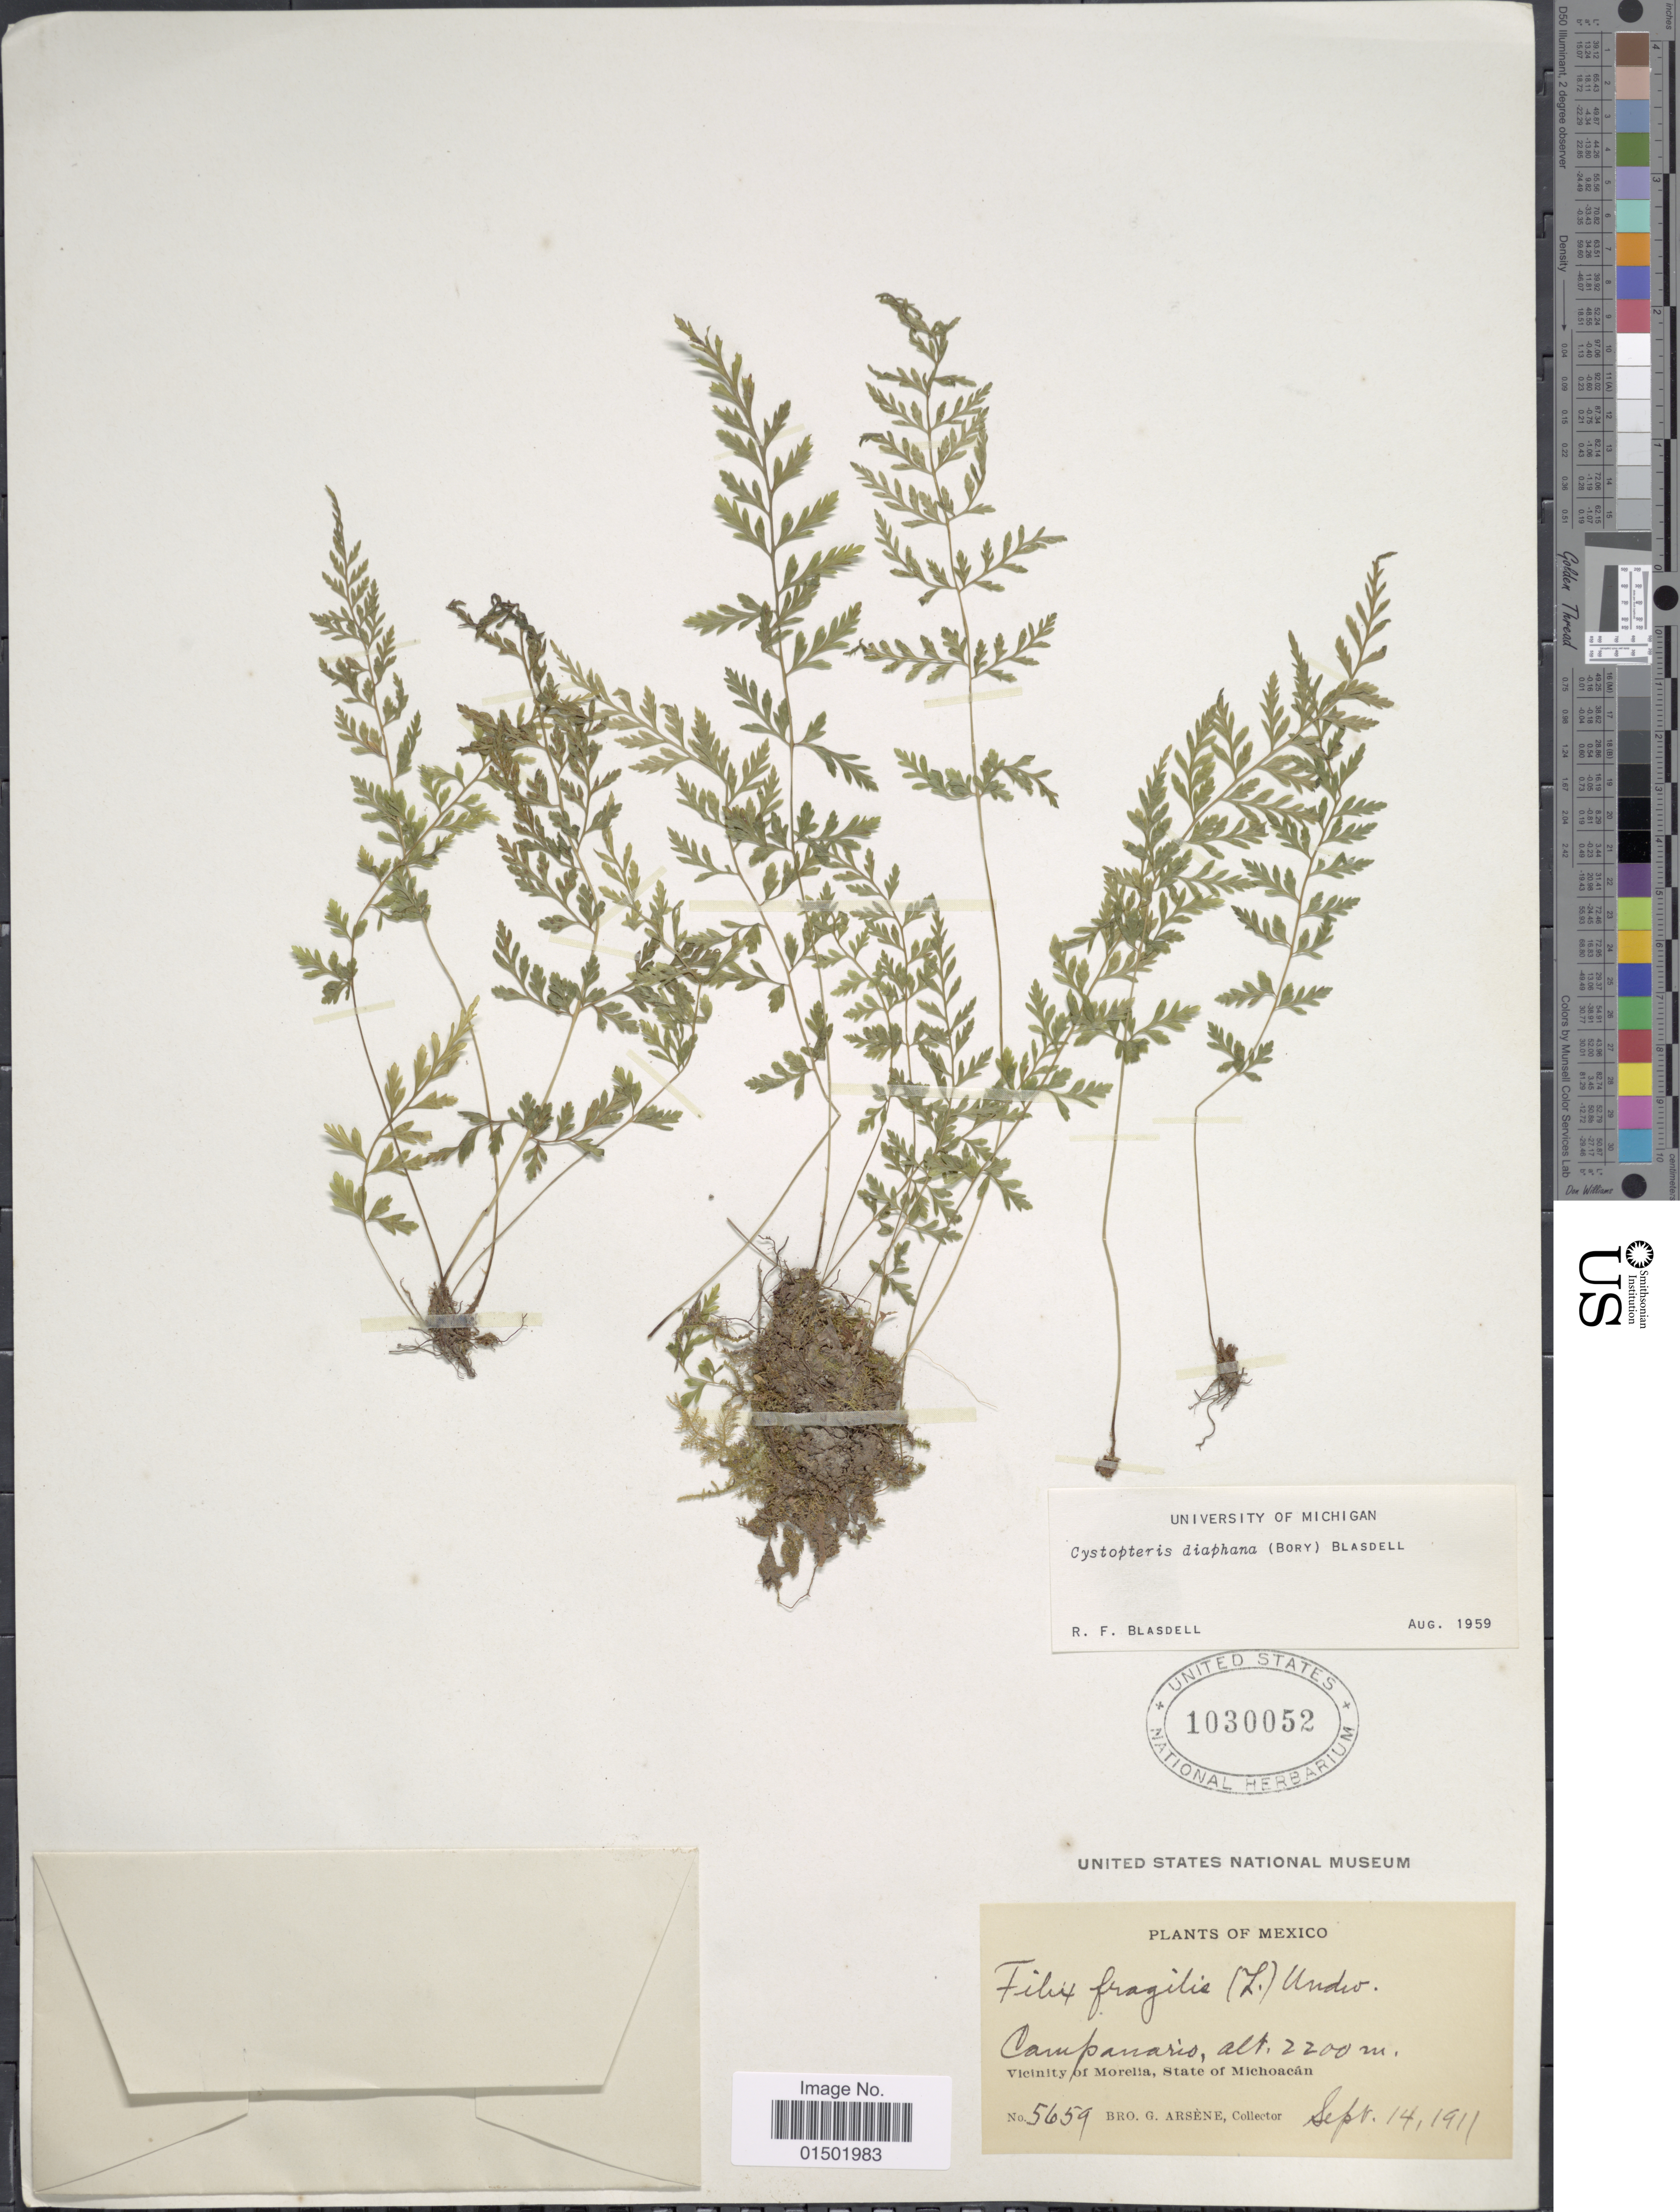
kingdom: Plantae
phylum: Tracheophyta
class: Polypodiopsida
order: Polypodiales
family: Cystopteridaceae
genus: Cystopteris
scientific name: Cystopteris diaphana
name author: (Bory) Blasdell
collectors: Bro. G. Arsène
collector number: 5659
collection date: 1911-09-14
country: Mexico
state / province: Michoacán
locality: Campanario. Vicinity of Morelia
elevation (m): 2200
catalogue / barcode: US 1030052